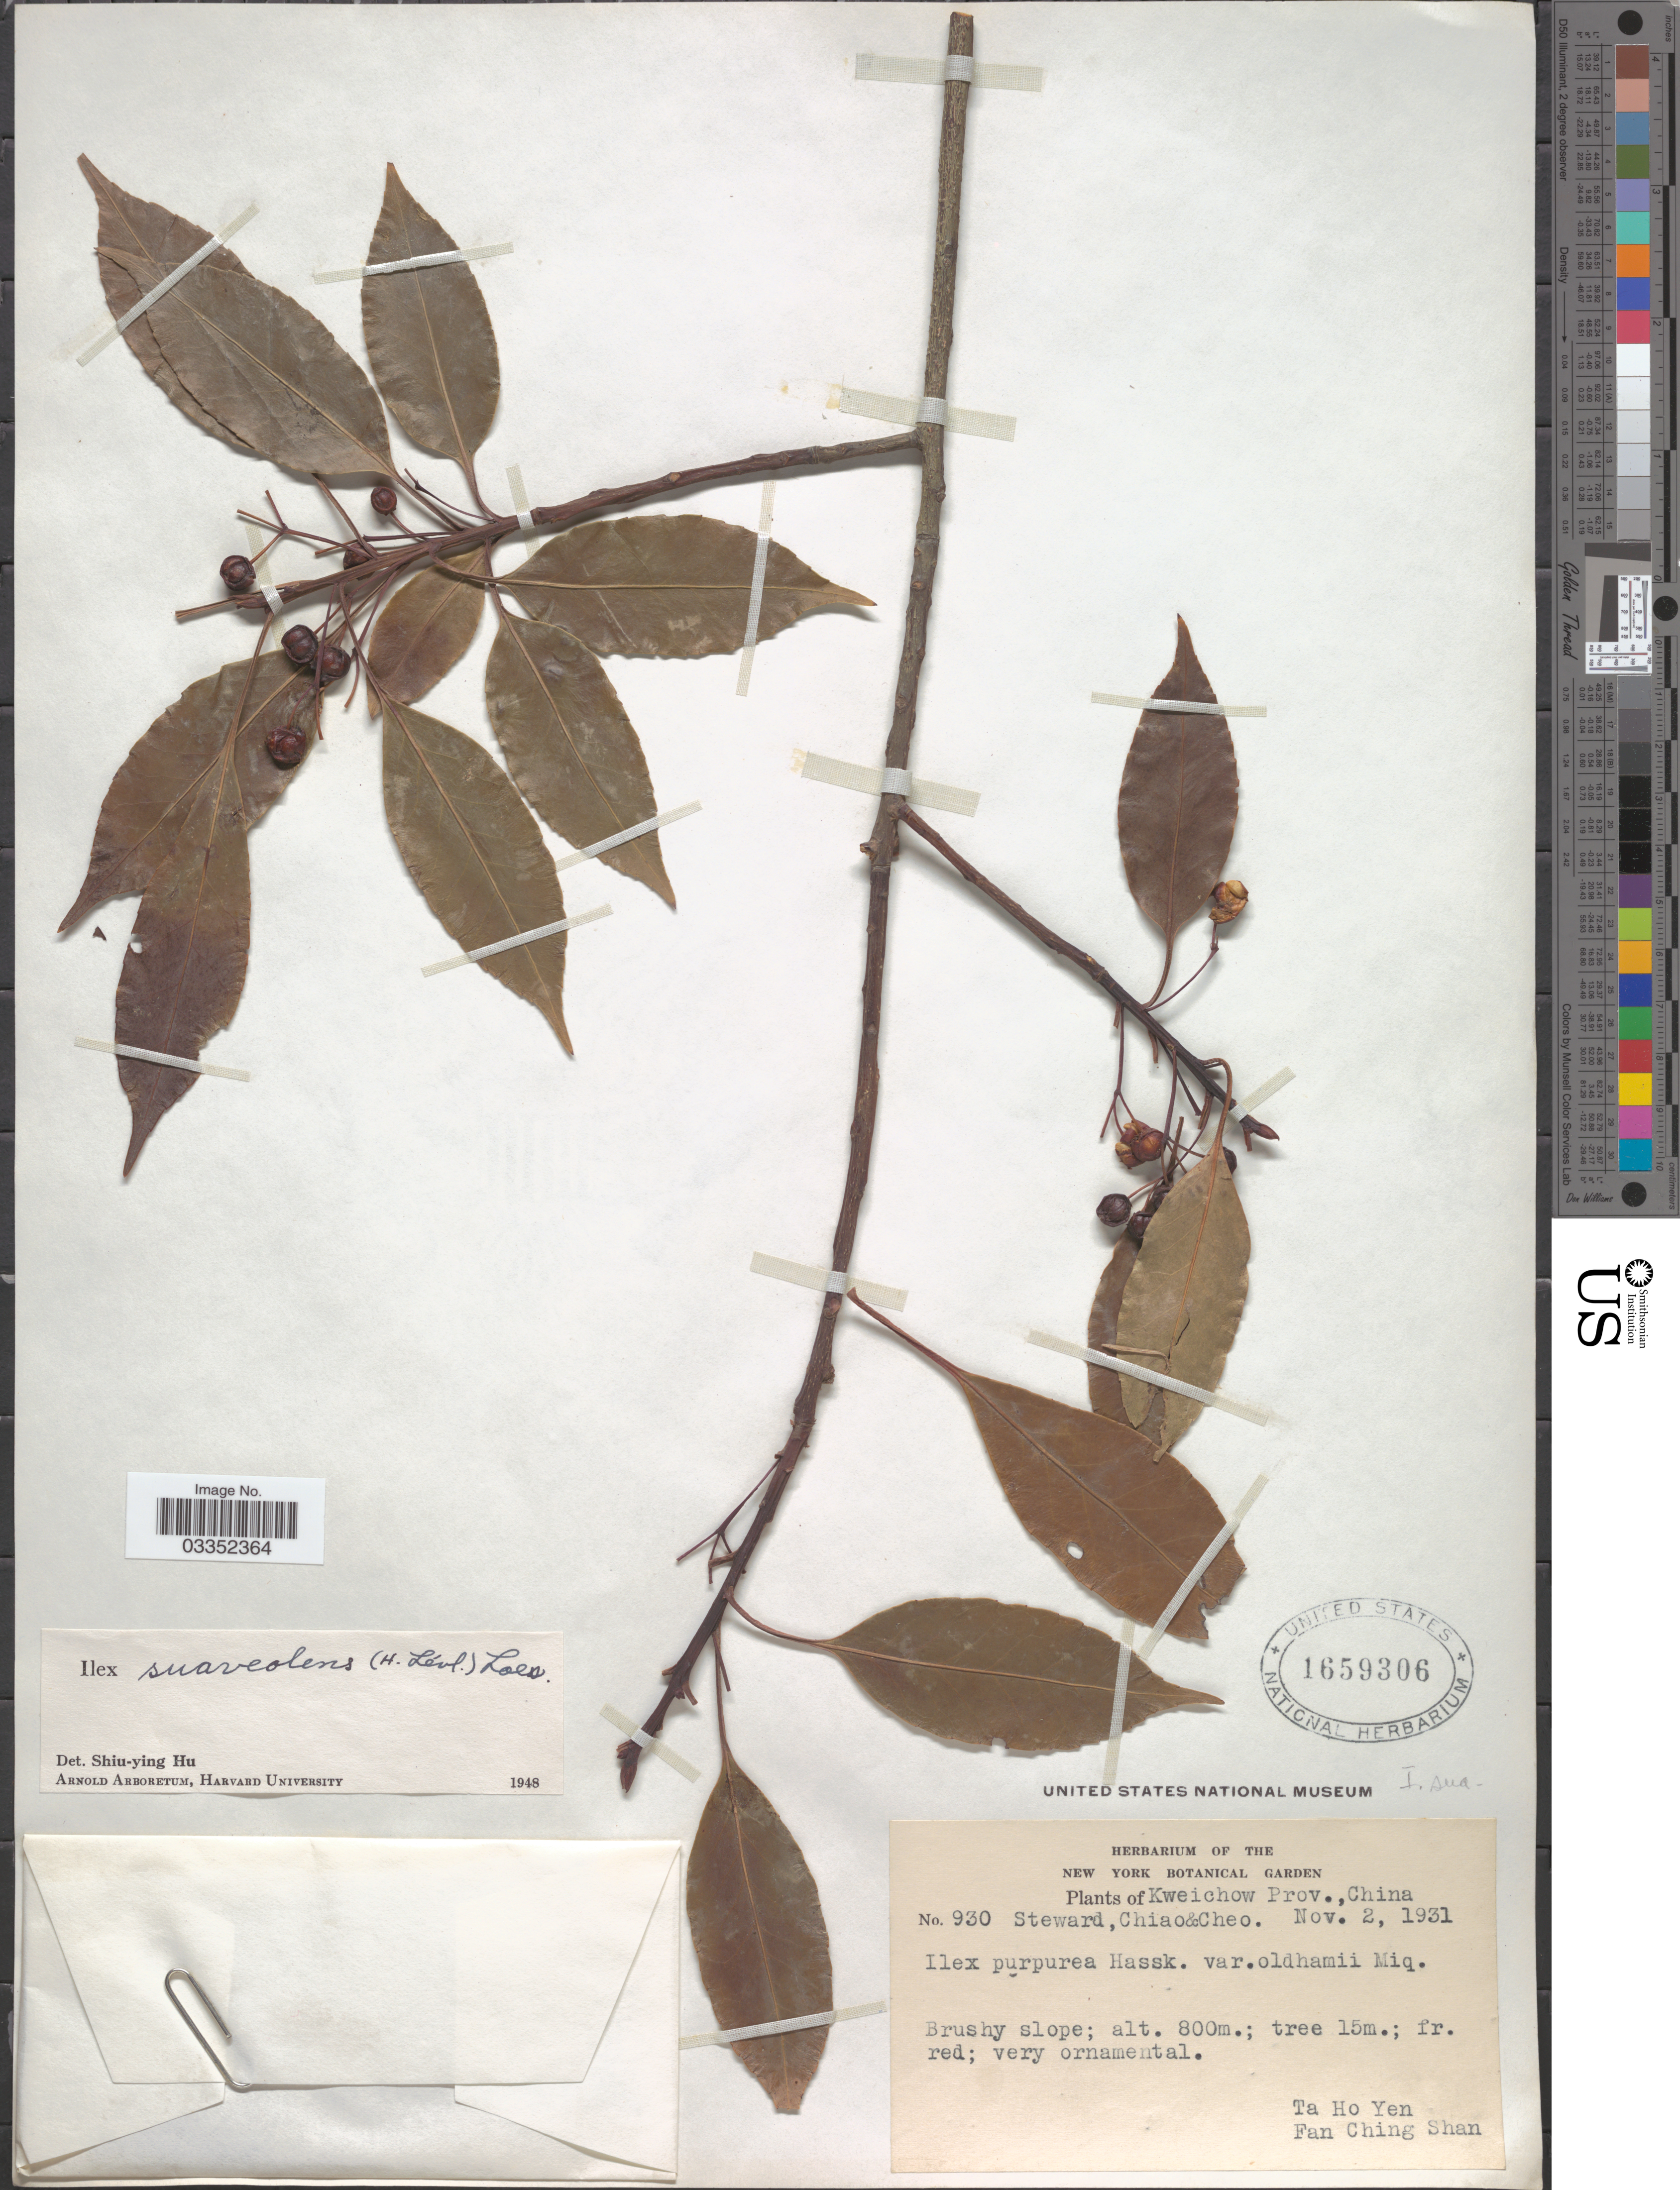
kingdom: Plantae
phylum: Tracheophyta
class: Magnoliopsida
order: Aquifoliales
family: Aquifoliaceae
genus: Ilex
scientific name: Ilex suaveolens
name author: (H. Lév.) Loes.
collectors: Steward, Chiao & Cheo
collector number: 930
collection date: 1931-11-02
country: China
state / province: Guizhou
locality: Kweichow Prov., Ta Ho Yen, Fan Ching Shan.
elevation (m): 800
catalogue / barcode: US 1659306